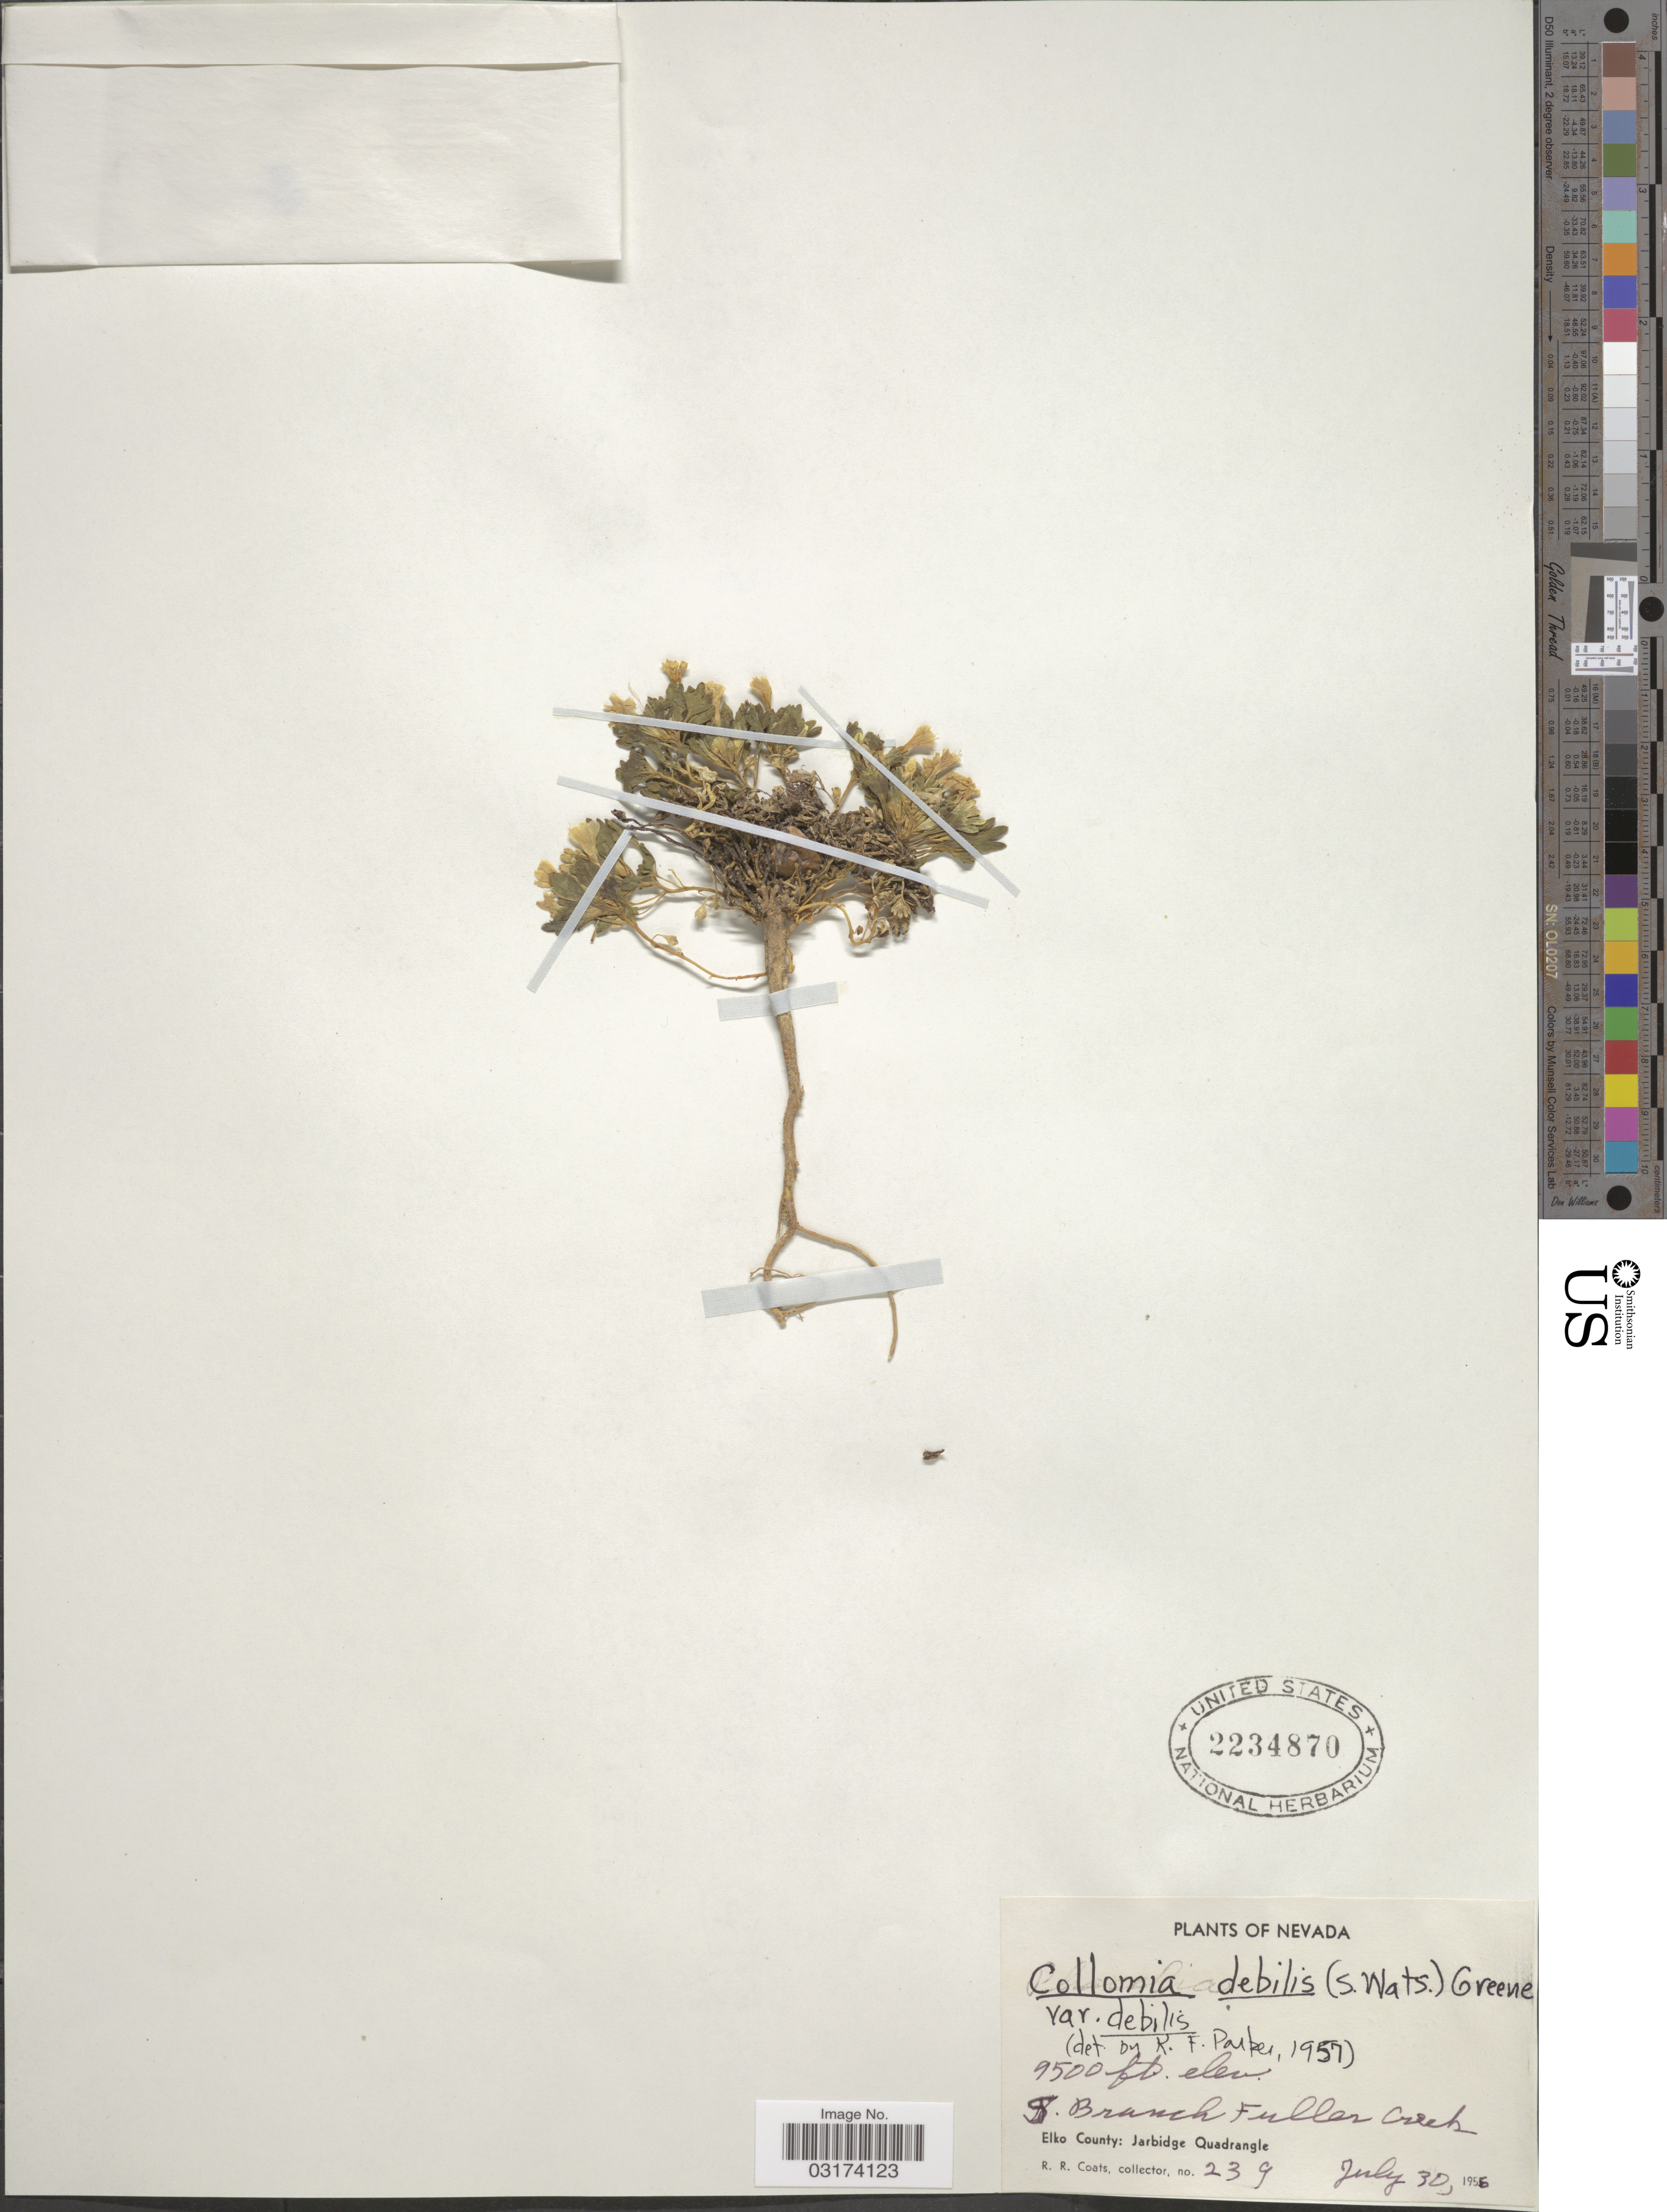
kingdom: Plantae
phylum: Tracheophyta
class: Magnoliopsida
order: Ericales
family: Polemoniaceae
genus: Collomia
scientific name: Collomia debilis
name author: (S. Watson) Greene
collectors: R. Coats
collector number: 239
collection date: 1956-07-30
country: United States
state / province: Nevada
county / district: Elko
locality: S. Branch Fuller Creek. Elko County: Jarbidge Quadrangle.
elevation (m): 2896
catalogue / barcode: US 2234870